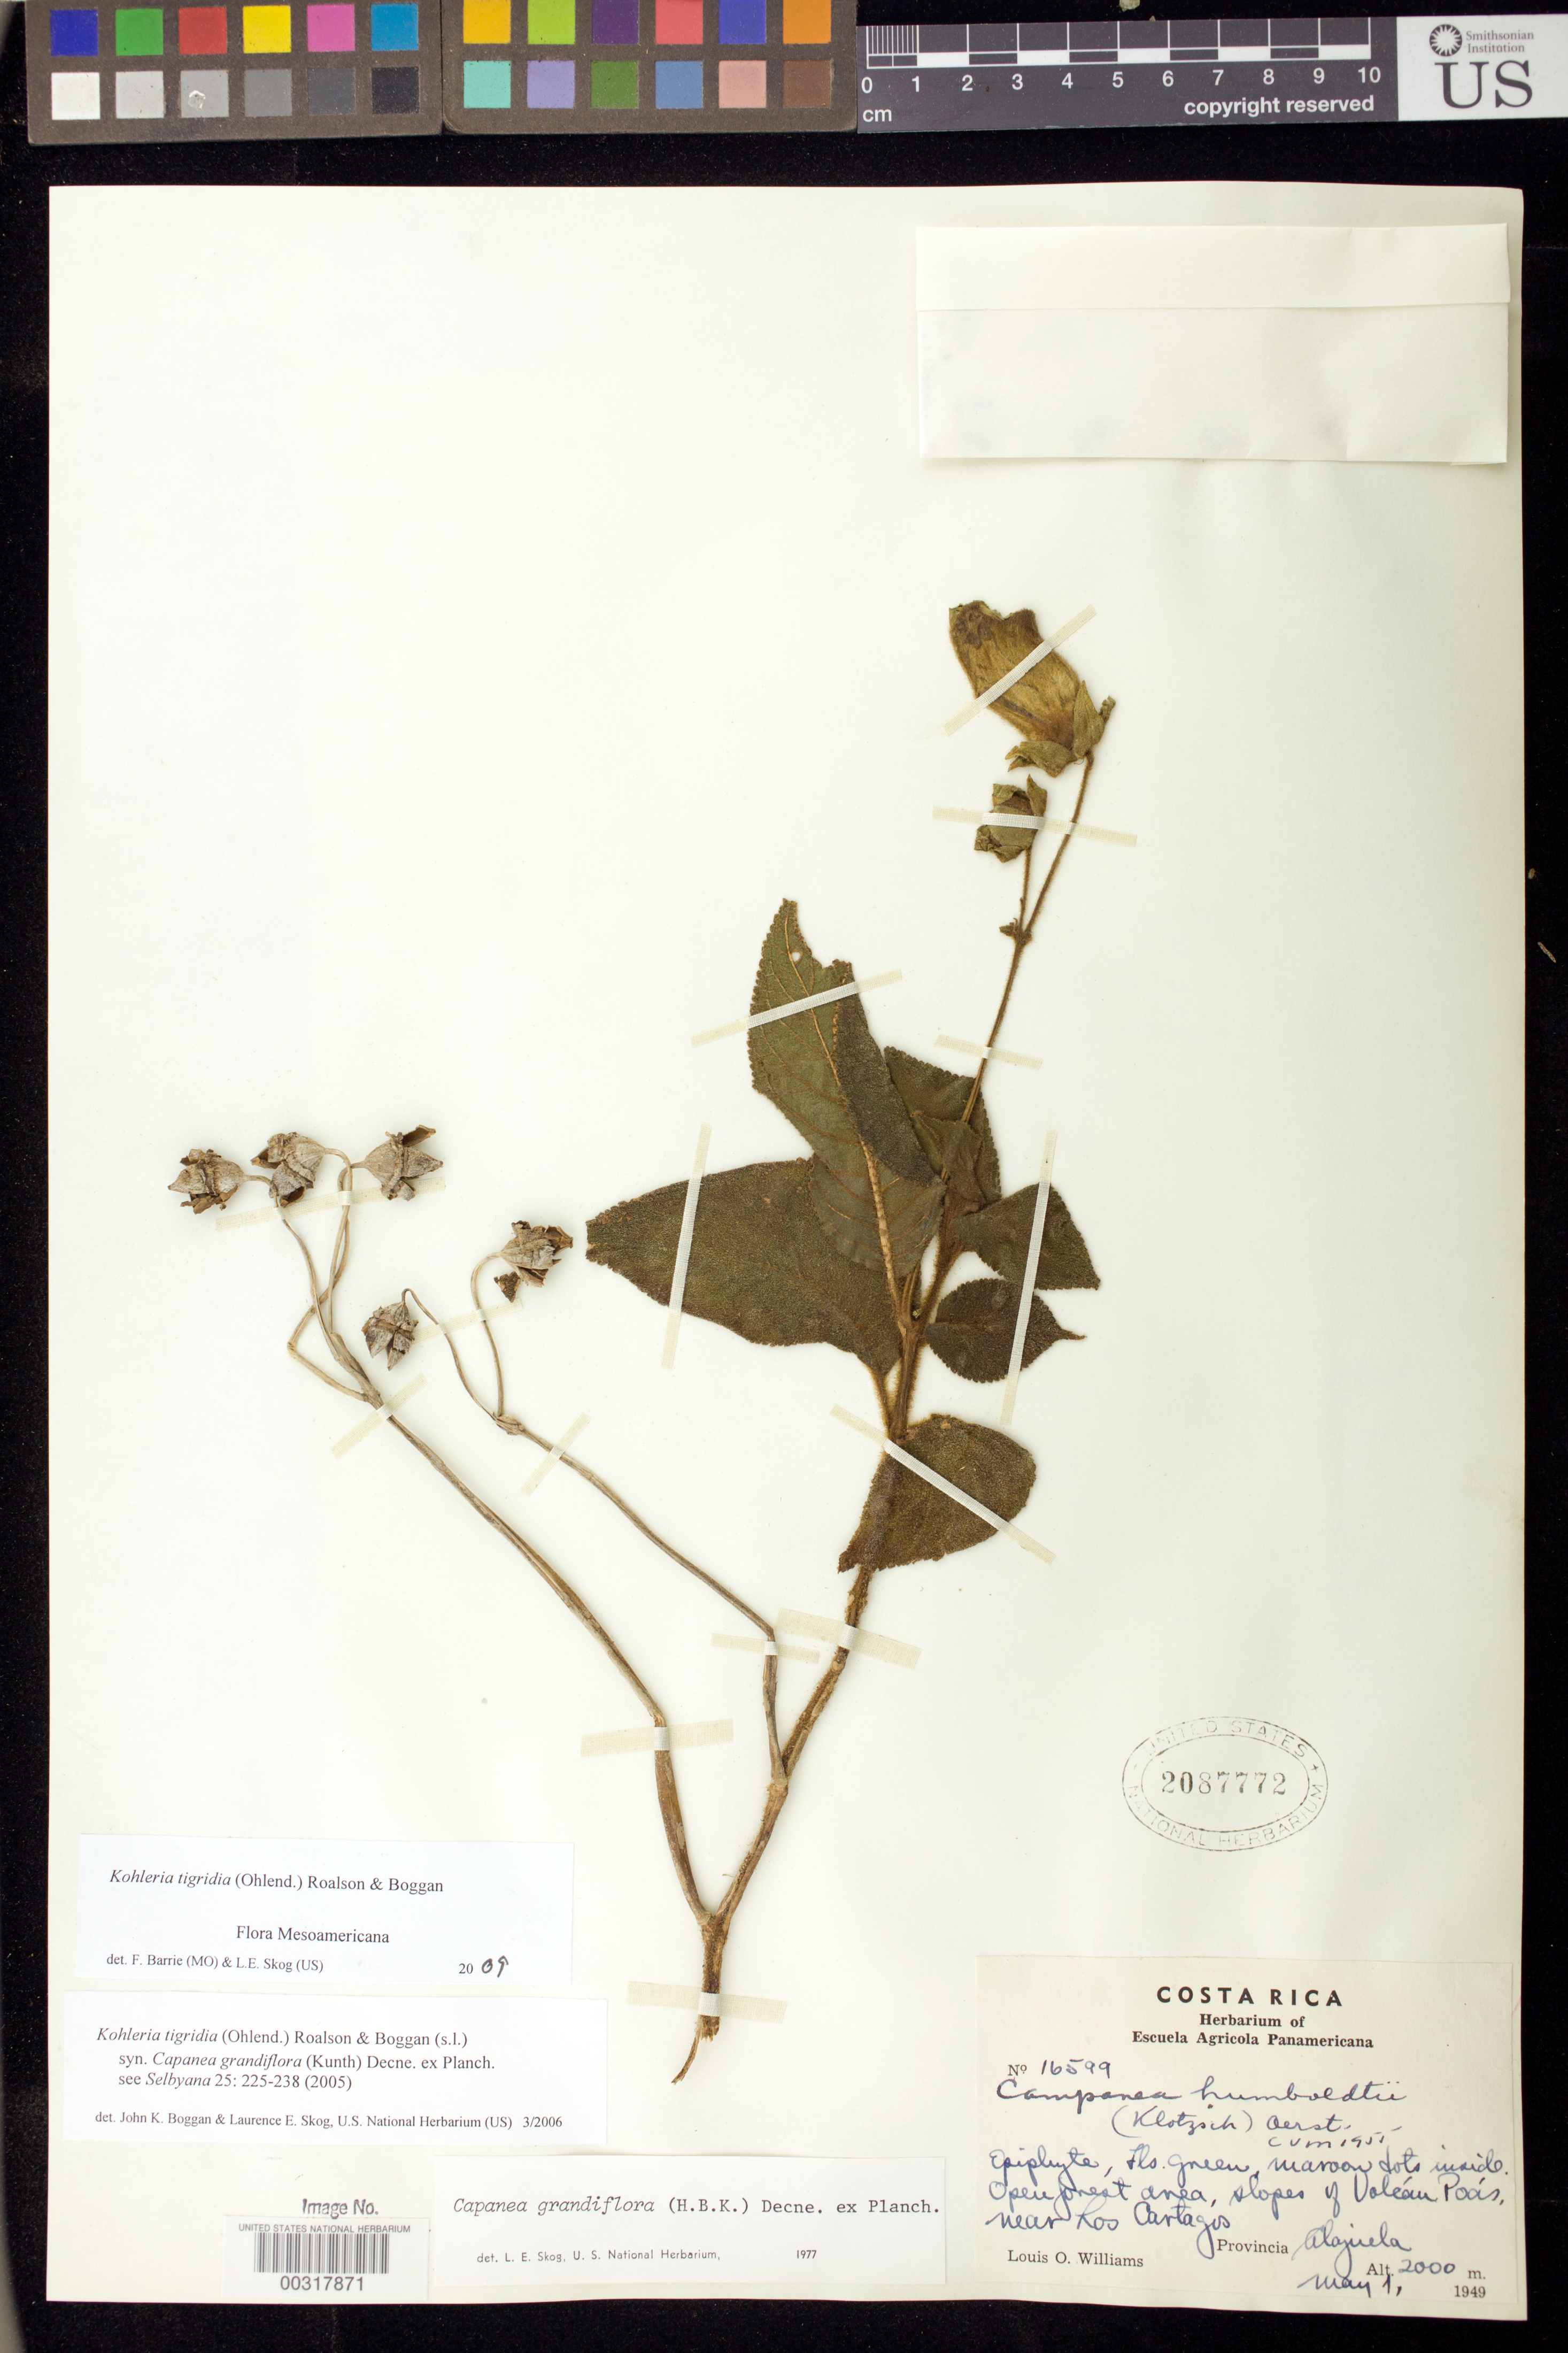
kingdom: Plantae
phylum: Tracheophyta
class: Magnoliopsida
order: Lamiales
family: Gesneriaceae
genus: Kohleria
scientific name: Kohleria tigridia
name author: (Ohlend.) Roalson & Boggan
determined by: Boggan, J. K.; Skog, L. E.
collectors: L. O. Williams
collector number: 16599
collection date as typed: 01 May 1949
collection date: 1949-05-01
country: Costa Rica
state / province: Alajuela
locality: Slopes of Volcan Poas, near Los Cartagos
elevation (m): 2000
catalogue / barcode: US 2087772